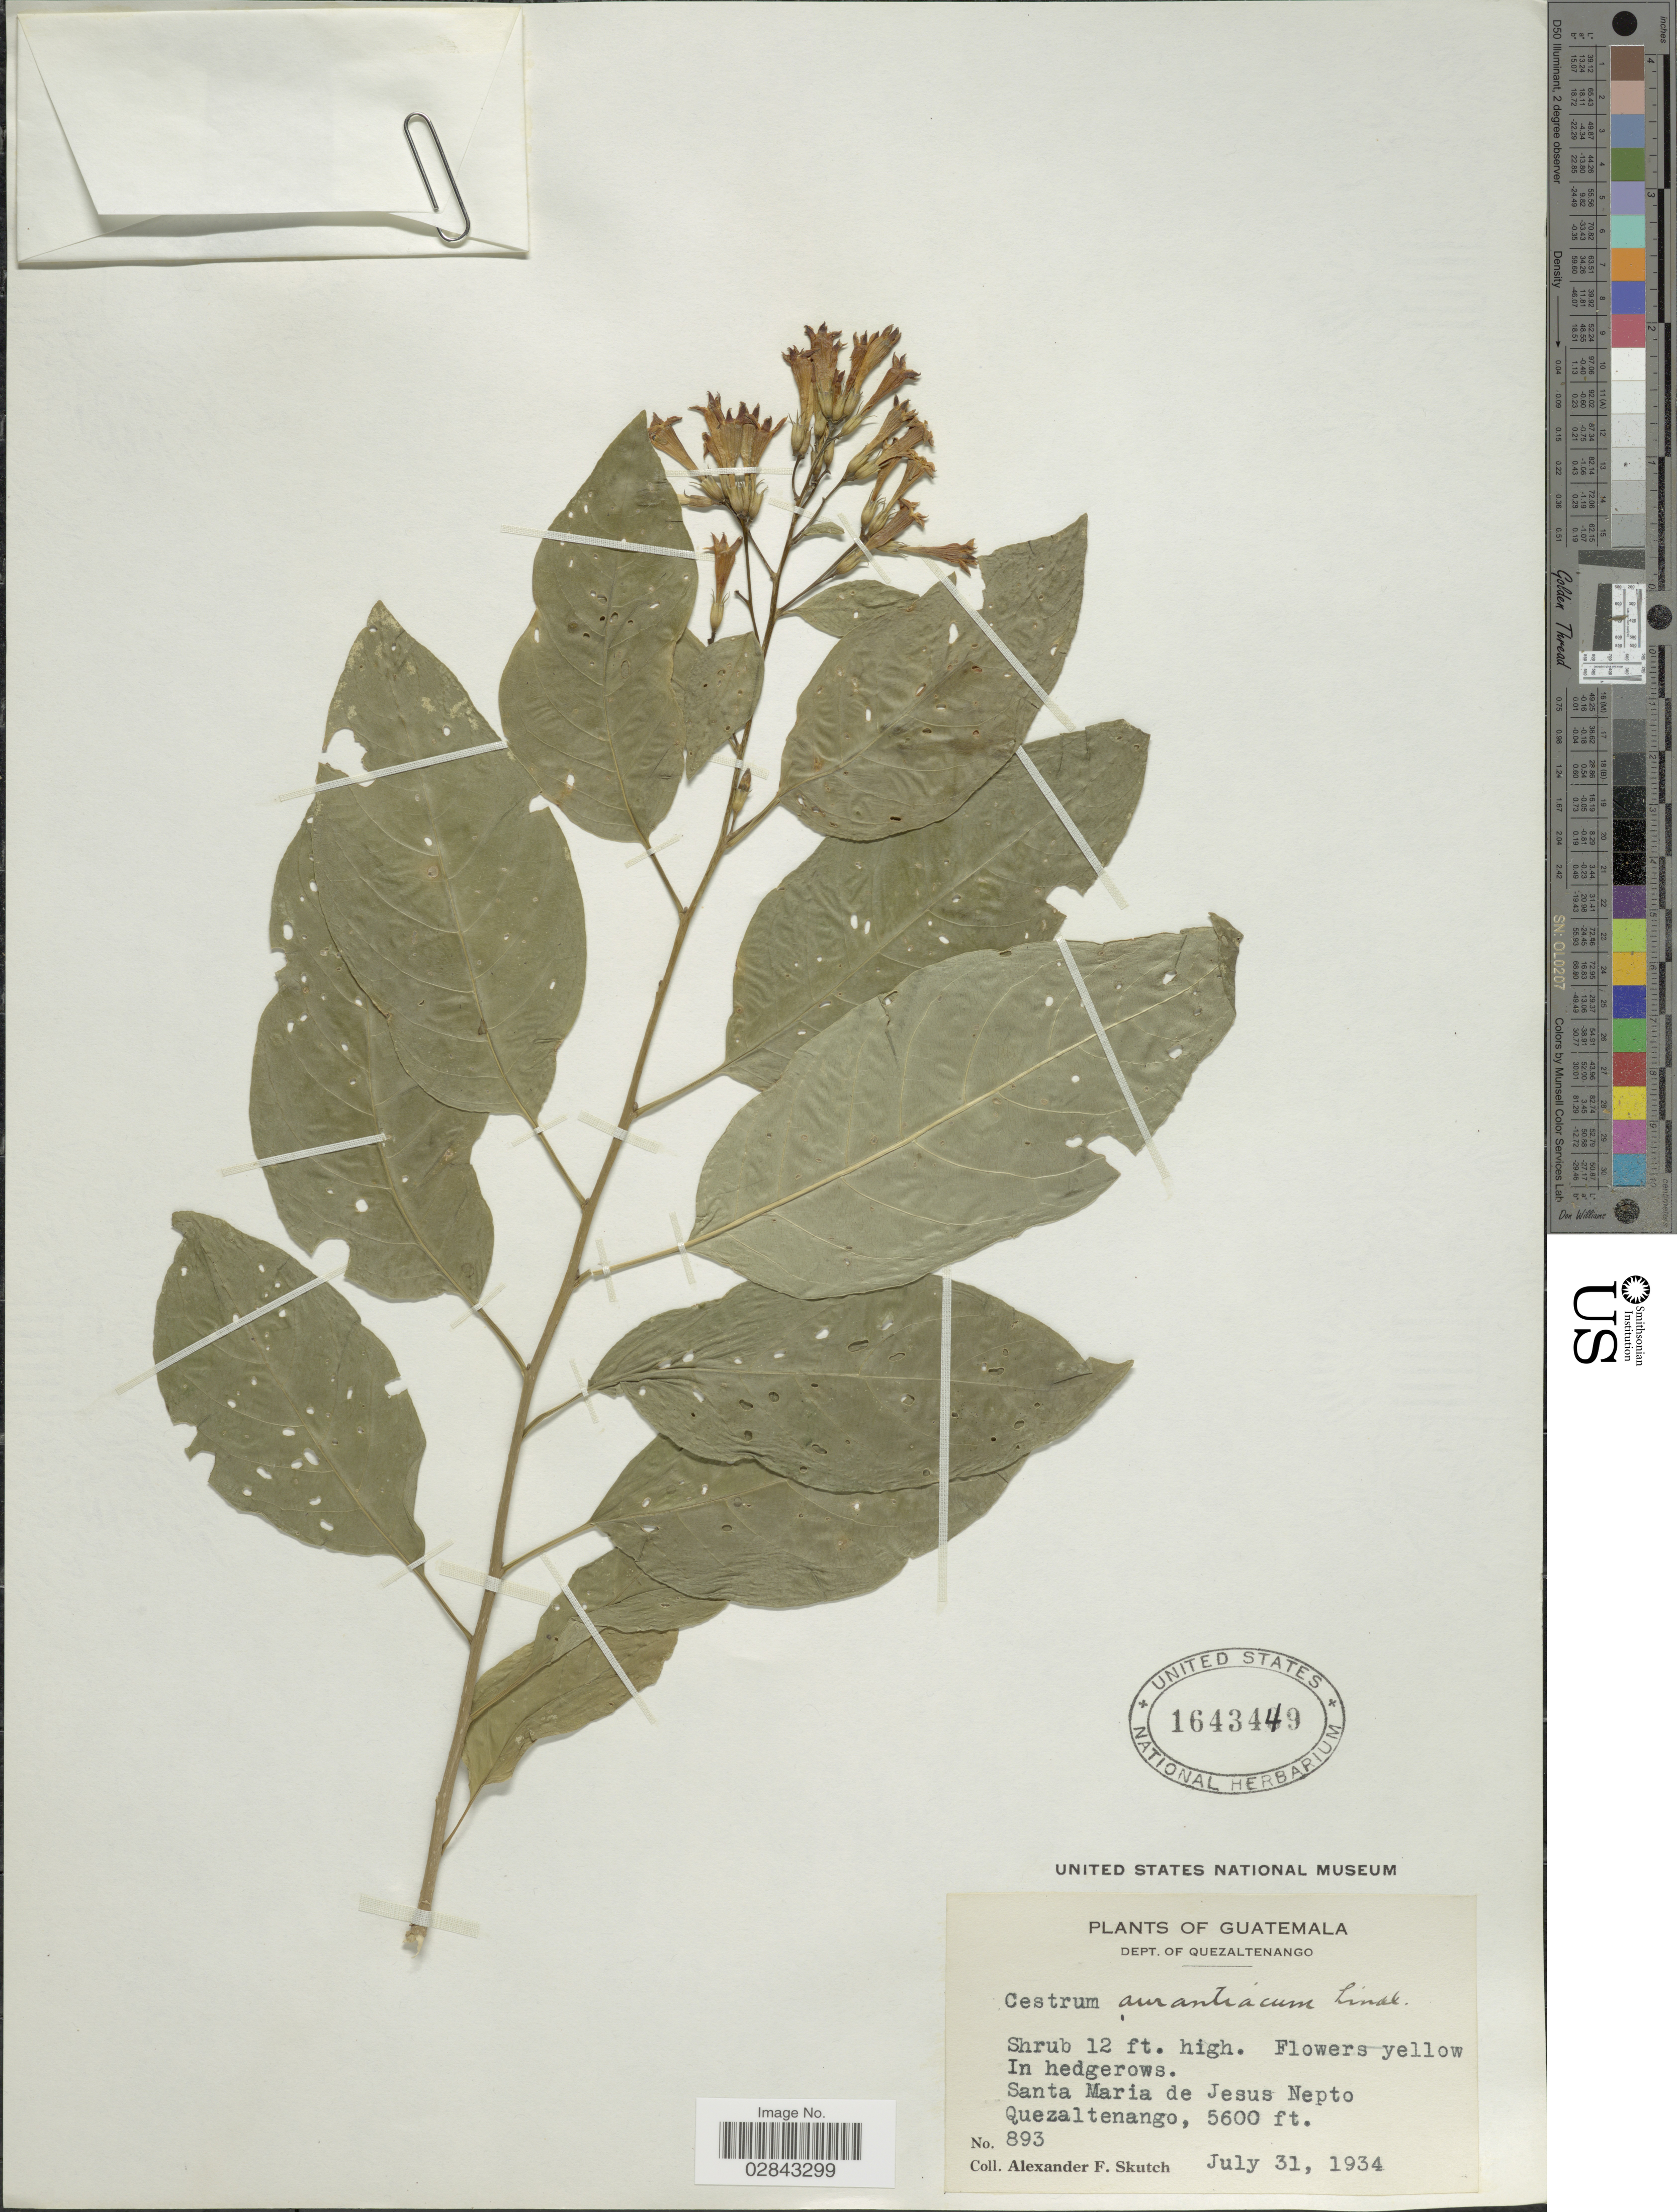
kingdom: Plantae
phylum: Tracheophyta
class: Magnoliopsida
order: Solanales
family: Solanaceae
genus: Cestrum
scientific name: Cestrum aurantiacum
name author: Lindley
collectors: A. F. Skutch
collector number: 893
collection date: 1934-07-31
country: Guatemala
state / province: Quetzaltenango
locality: Dept. of Quezaltenango. Santa Maria de Jesus Nepto Quezaltenango.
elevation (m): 1707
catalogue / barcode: US 1643449